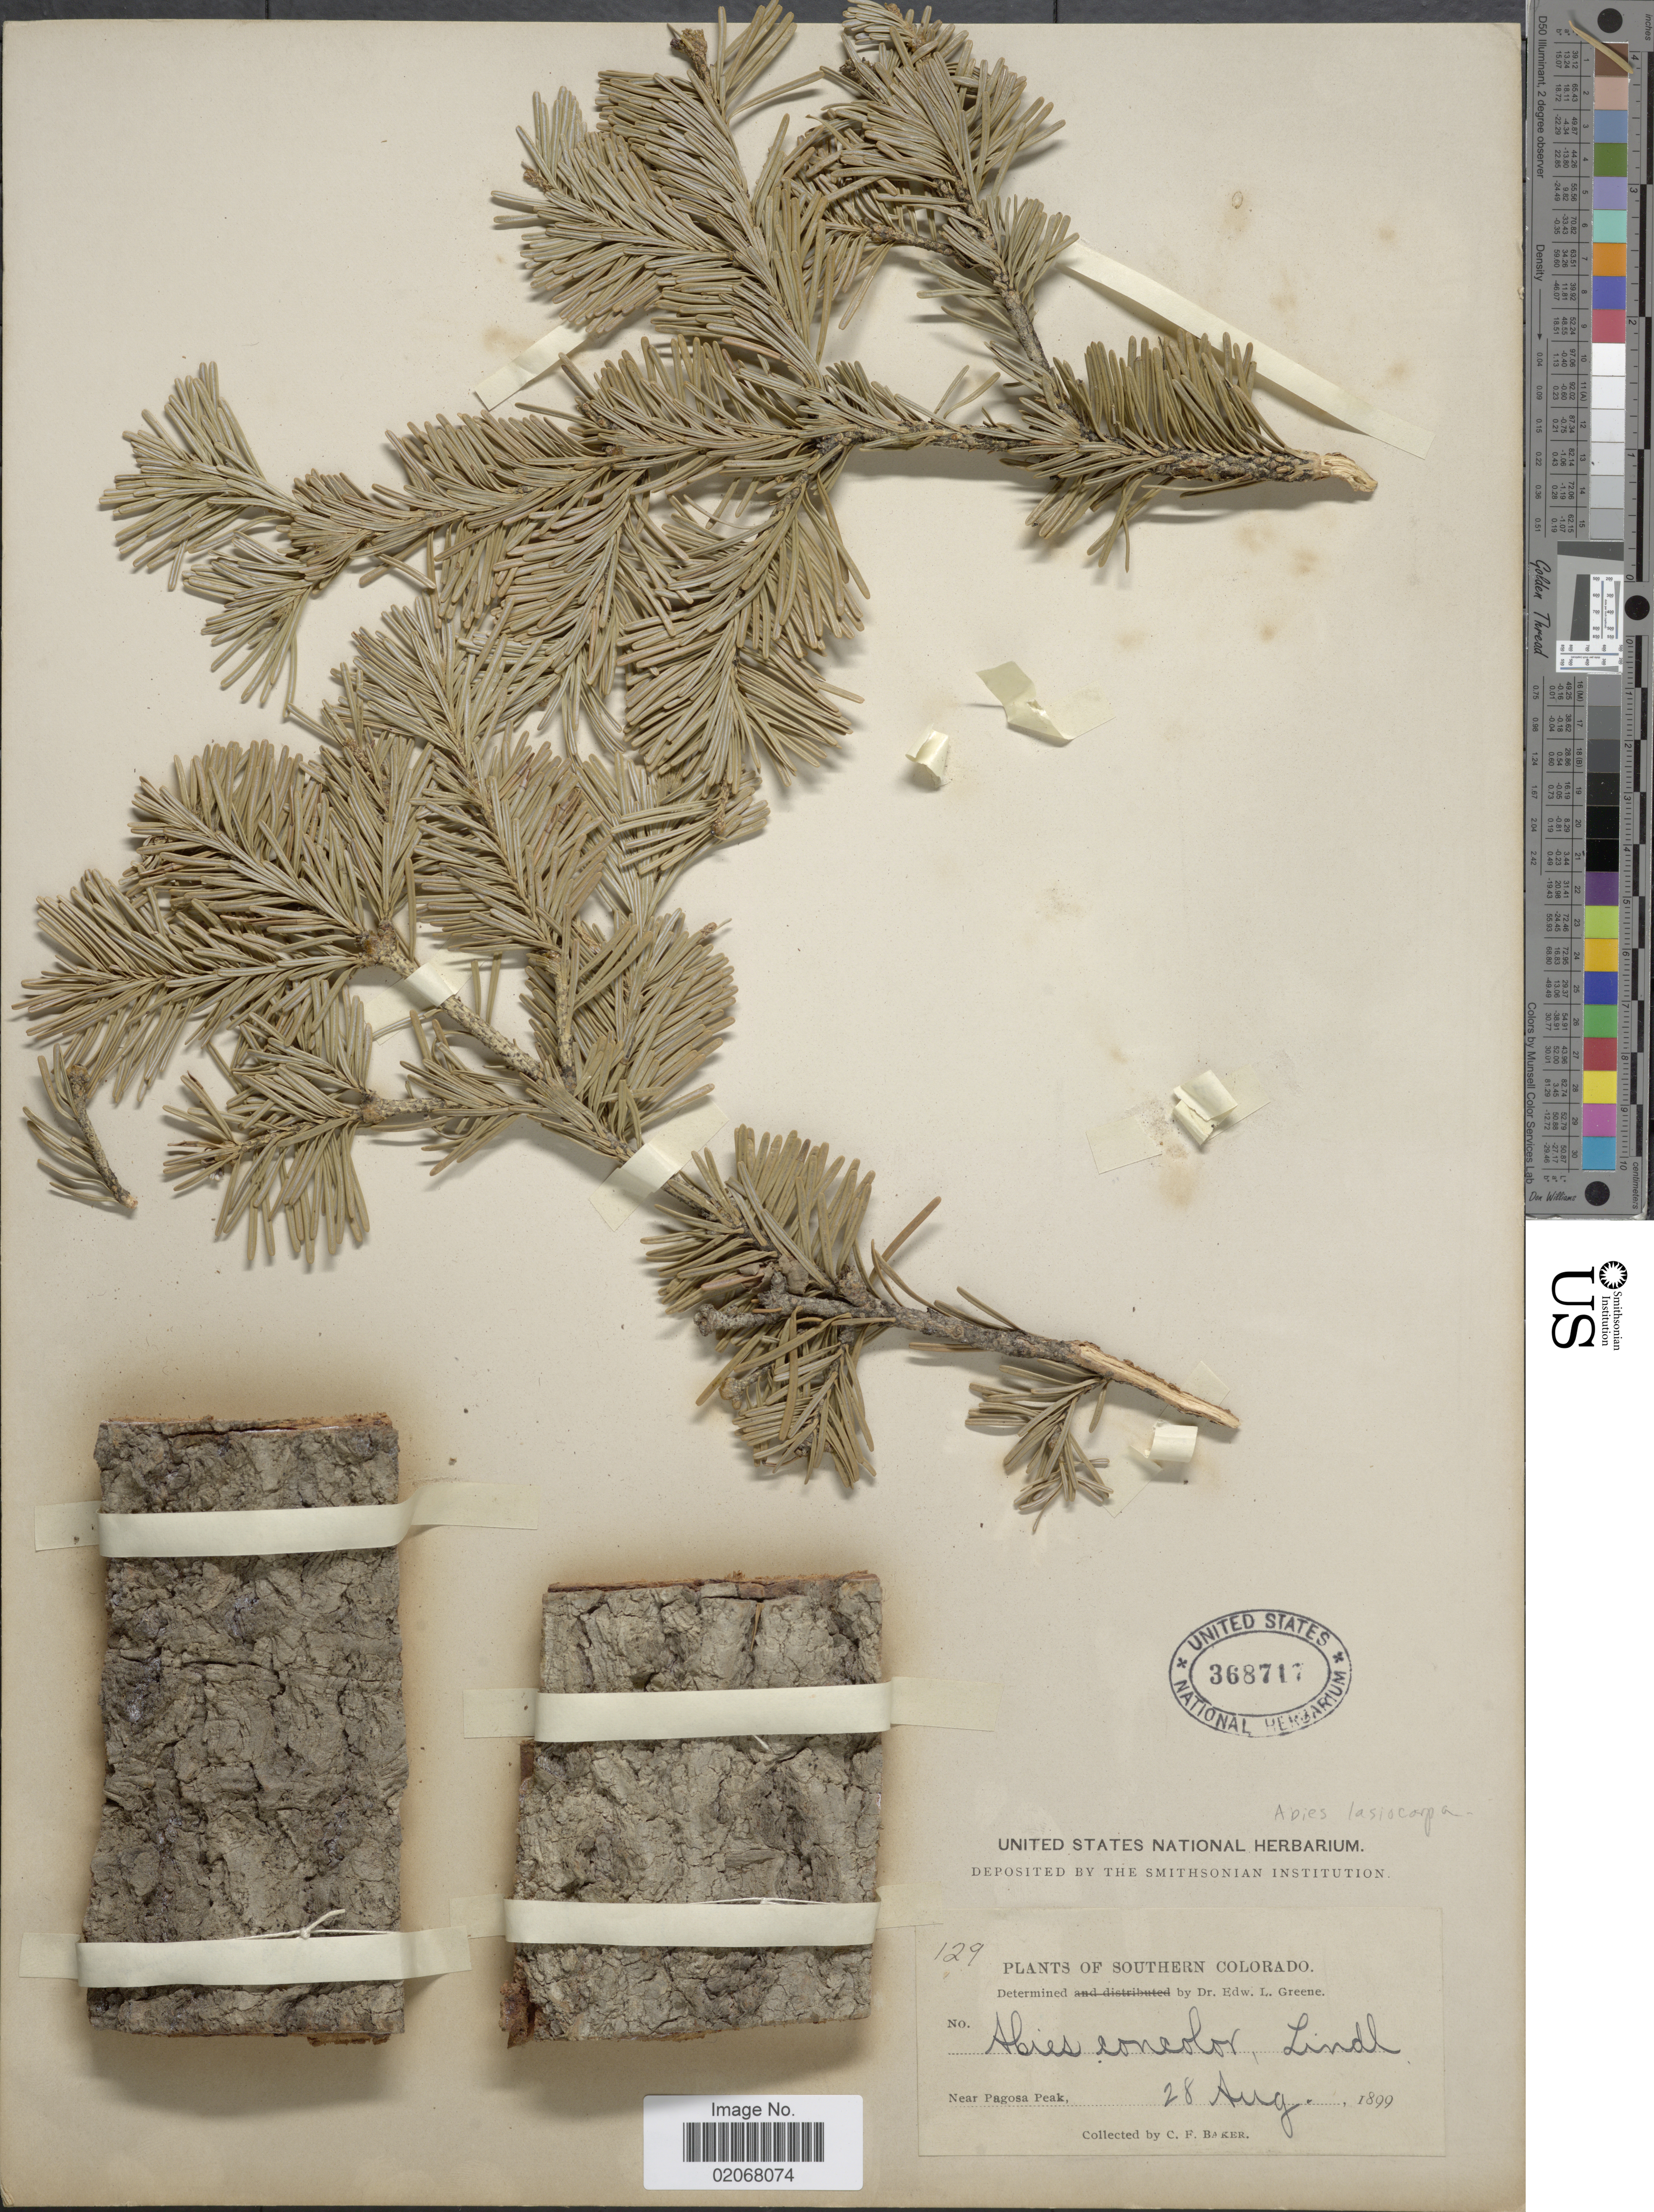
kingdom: Plantae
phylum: Tracheophyta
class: Pinopsida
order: Pinales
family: Pinaceae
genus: Abies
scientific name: Abies concolor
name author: (Gordon & Glend.) Lindl. ex Hildebr.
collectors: C. F. Baker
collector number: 129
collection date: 1899-08-28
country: United States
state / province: Colorado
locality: Southern Colorado, near Pagosa Peak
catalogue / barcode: US 368717